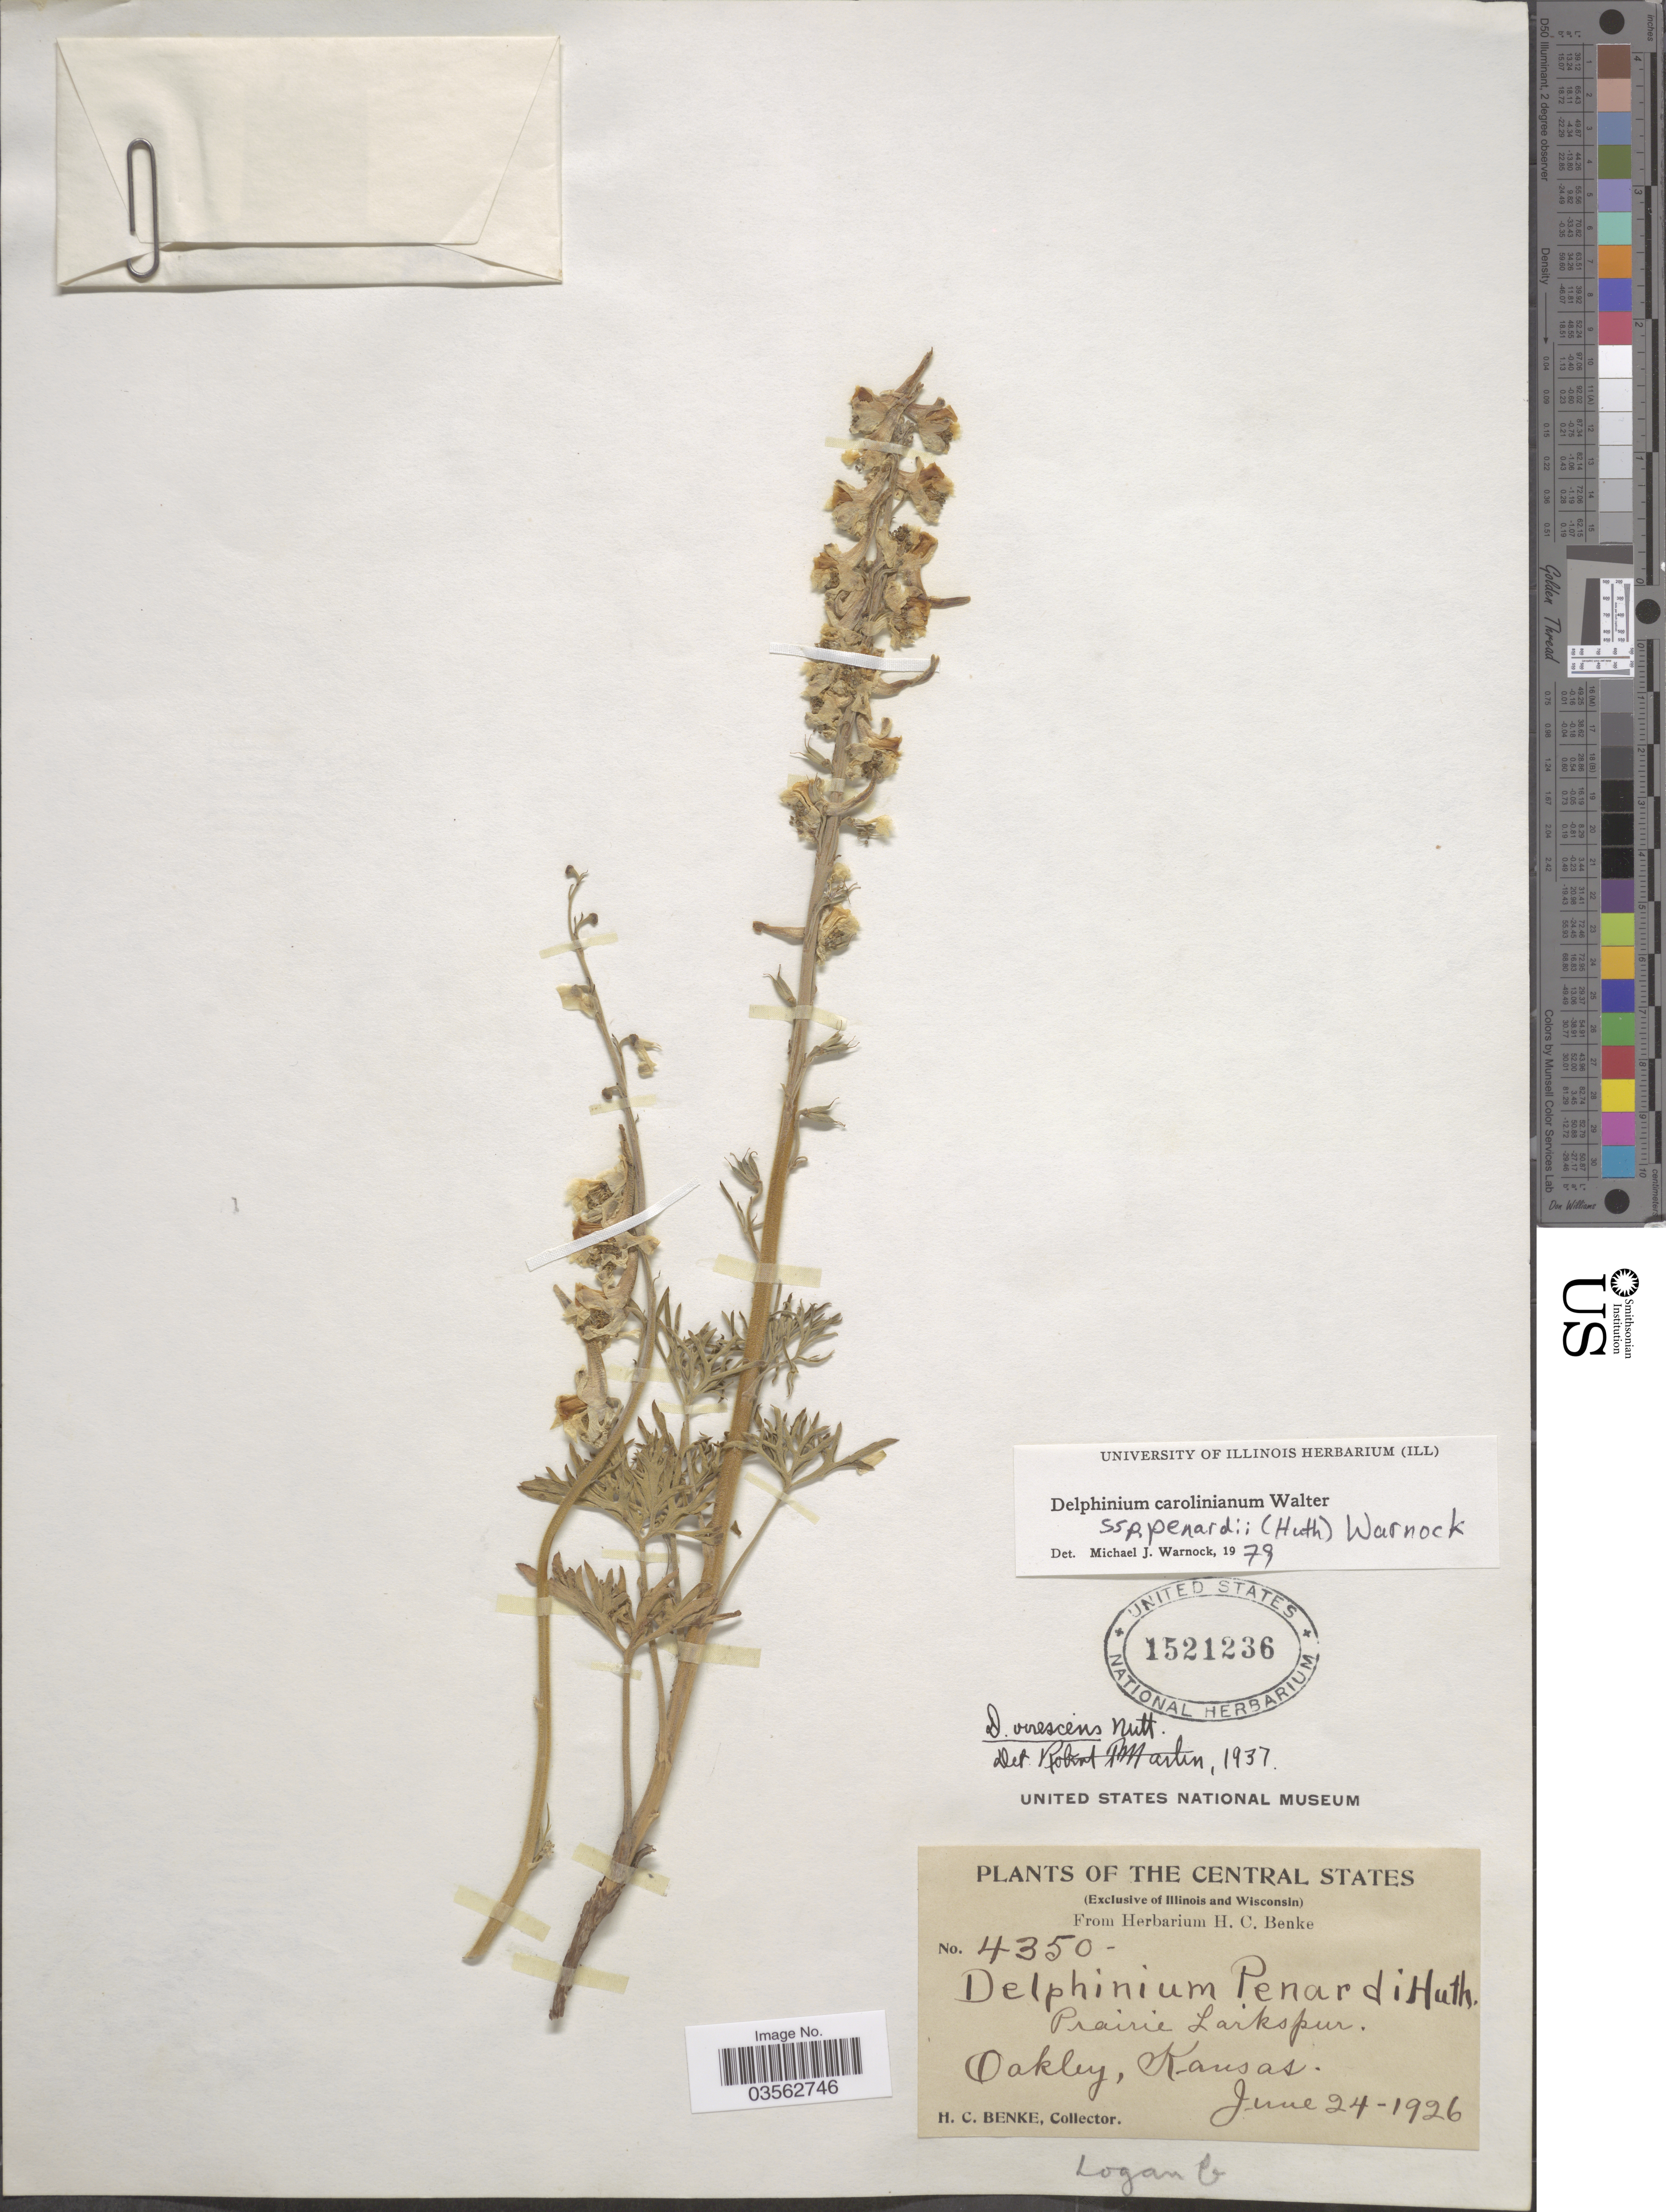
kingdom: Plantae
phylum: Tracheophyta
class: Magnoliopsida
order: Ranunculales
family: Ranunculaceae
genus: Delphinium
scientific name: Delphinium carolinianum subsp. penardii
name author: (Huth) M.J. Warnock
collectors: H. Benke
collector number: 4350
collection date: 1926-06-24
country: United States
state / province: Kansas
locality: The Central States. Prairie Larkspur. Oakley. Logan Co.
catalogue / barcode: US 1521236